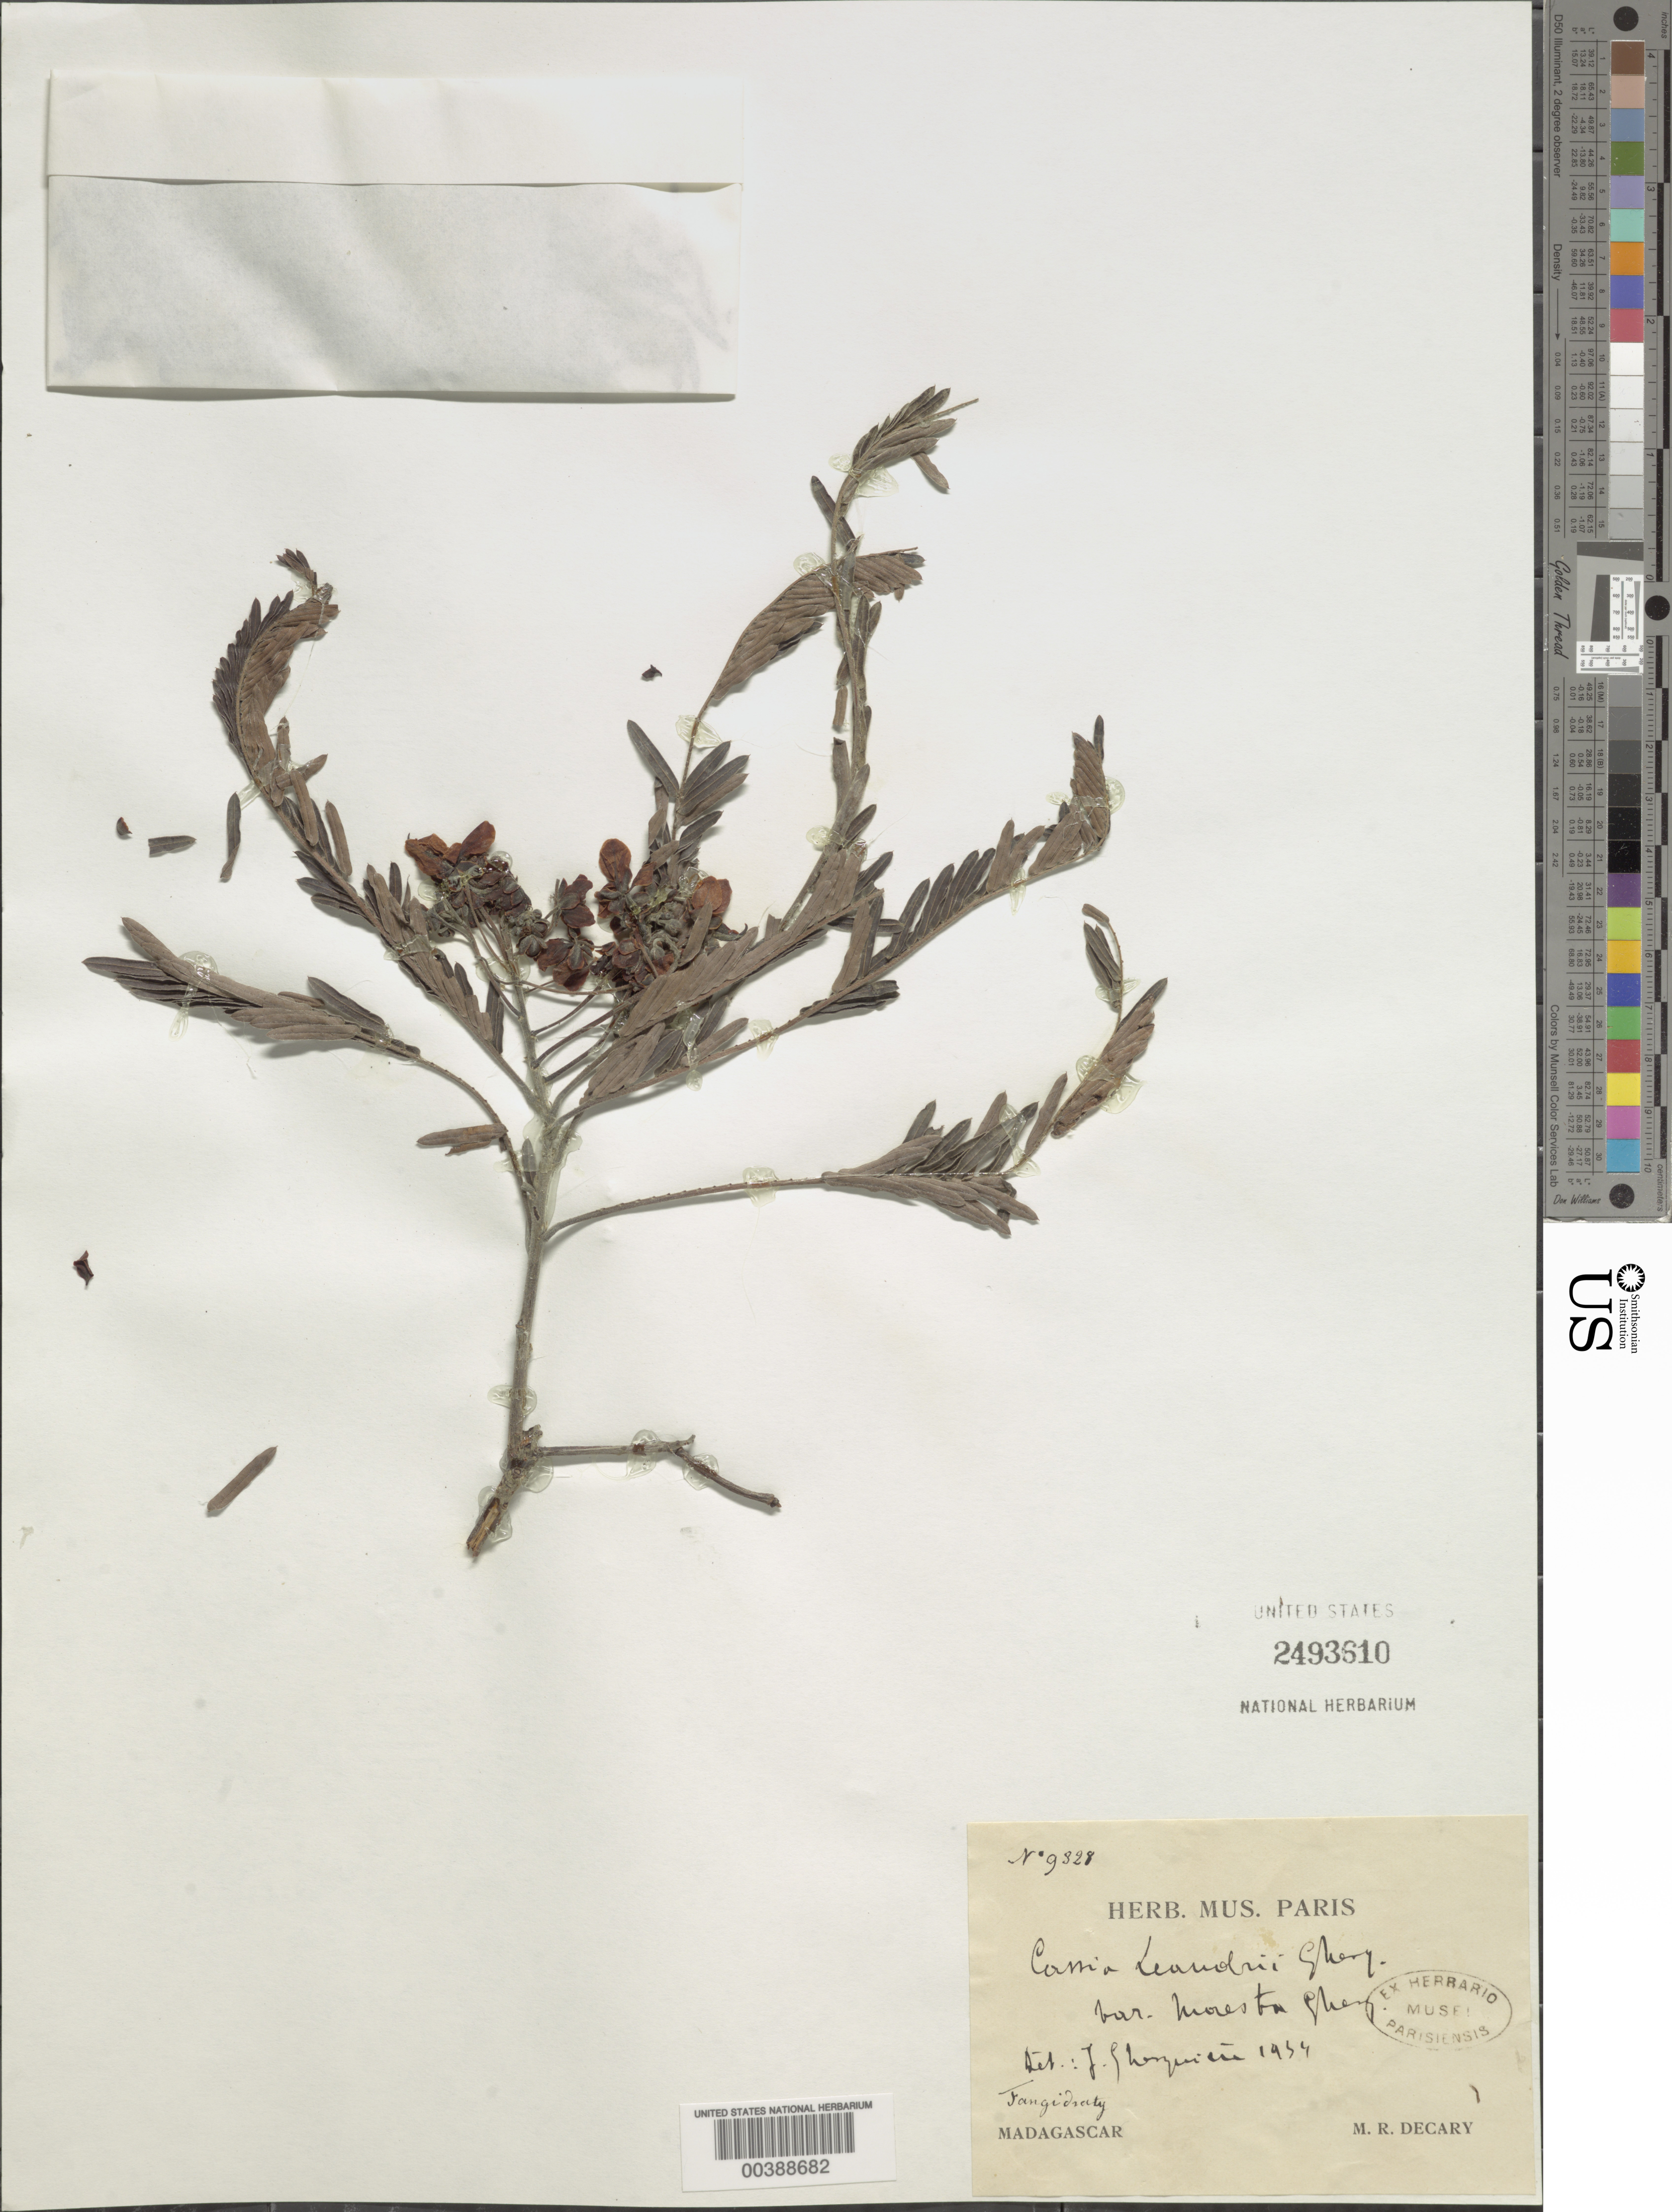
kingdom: Plantae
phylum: Tracheophyta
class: Magnoliopsida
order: Fabales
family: Fabaceae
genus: Chamaecrista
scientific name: Chamaecrista leandrii Ghesq., ined.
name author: Ghesq.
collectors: R. Decary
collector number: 9328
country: Madagascar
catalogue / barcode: US 2493610